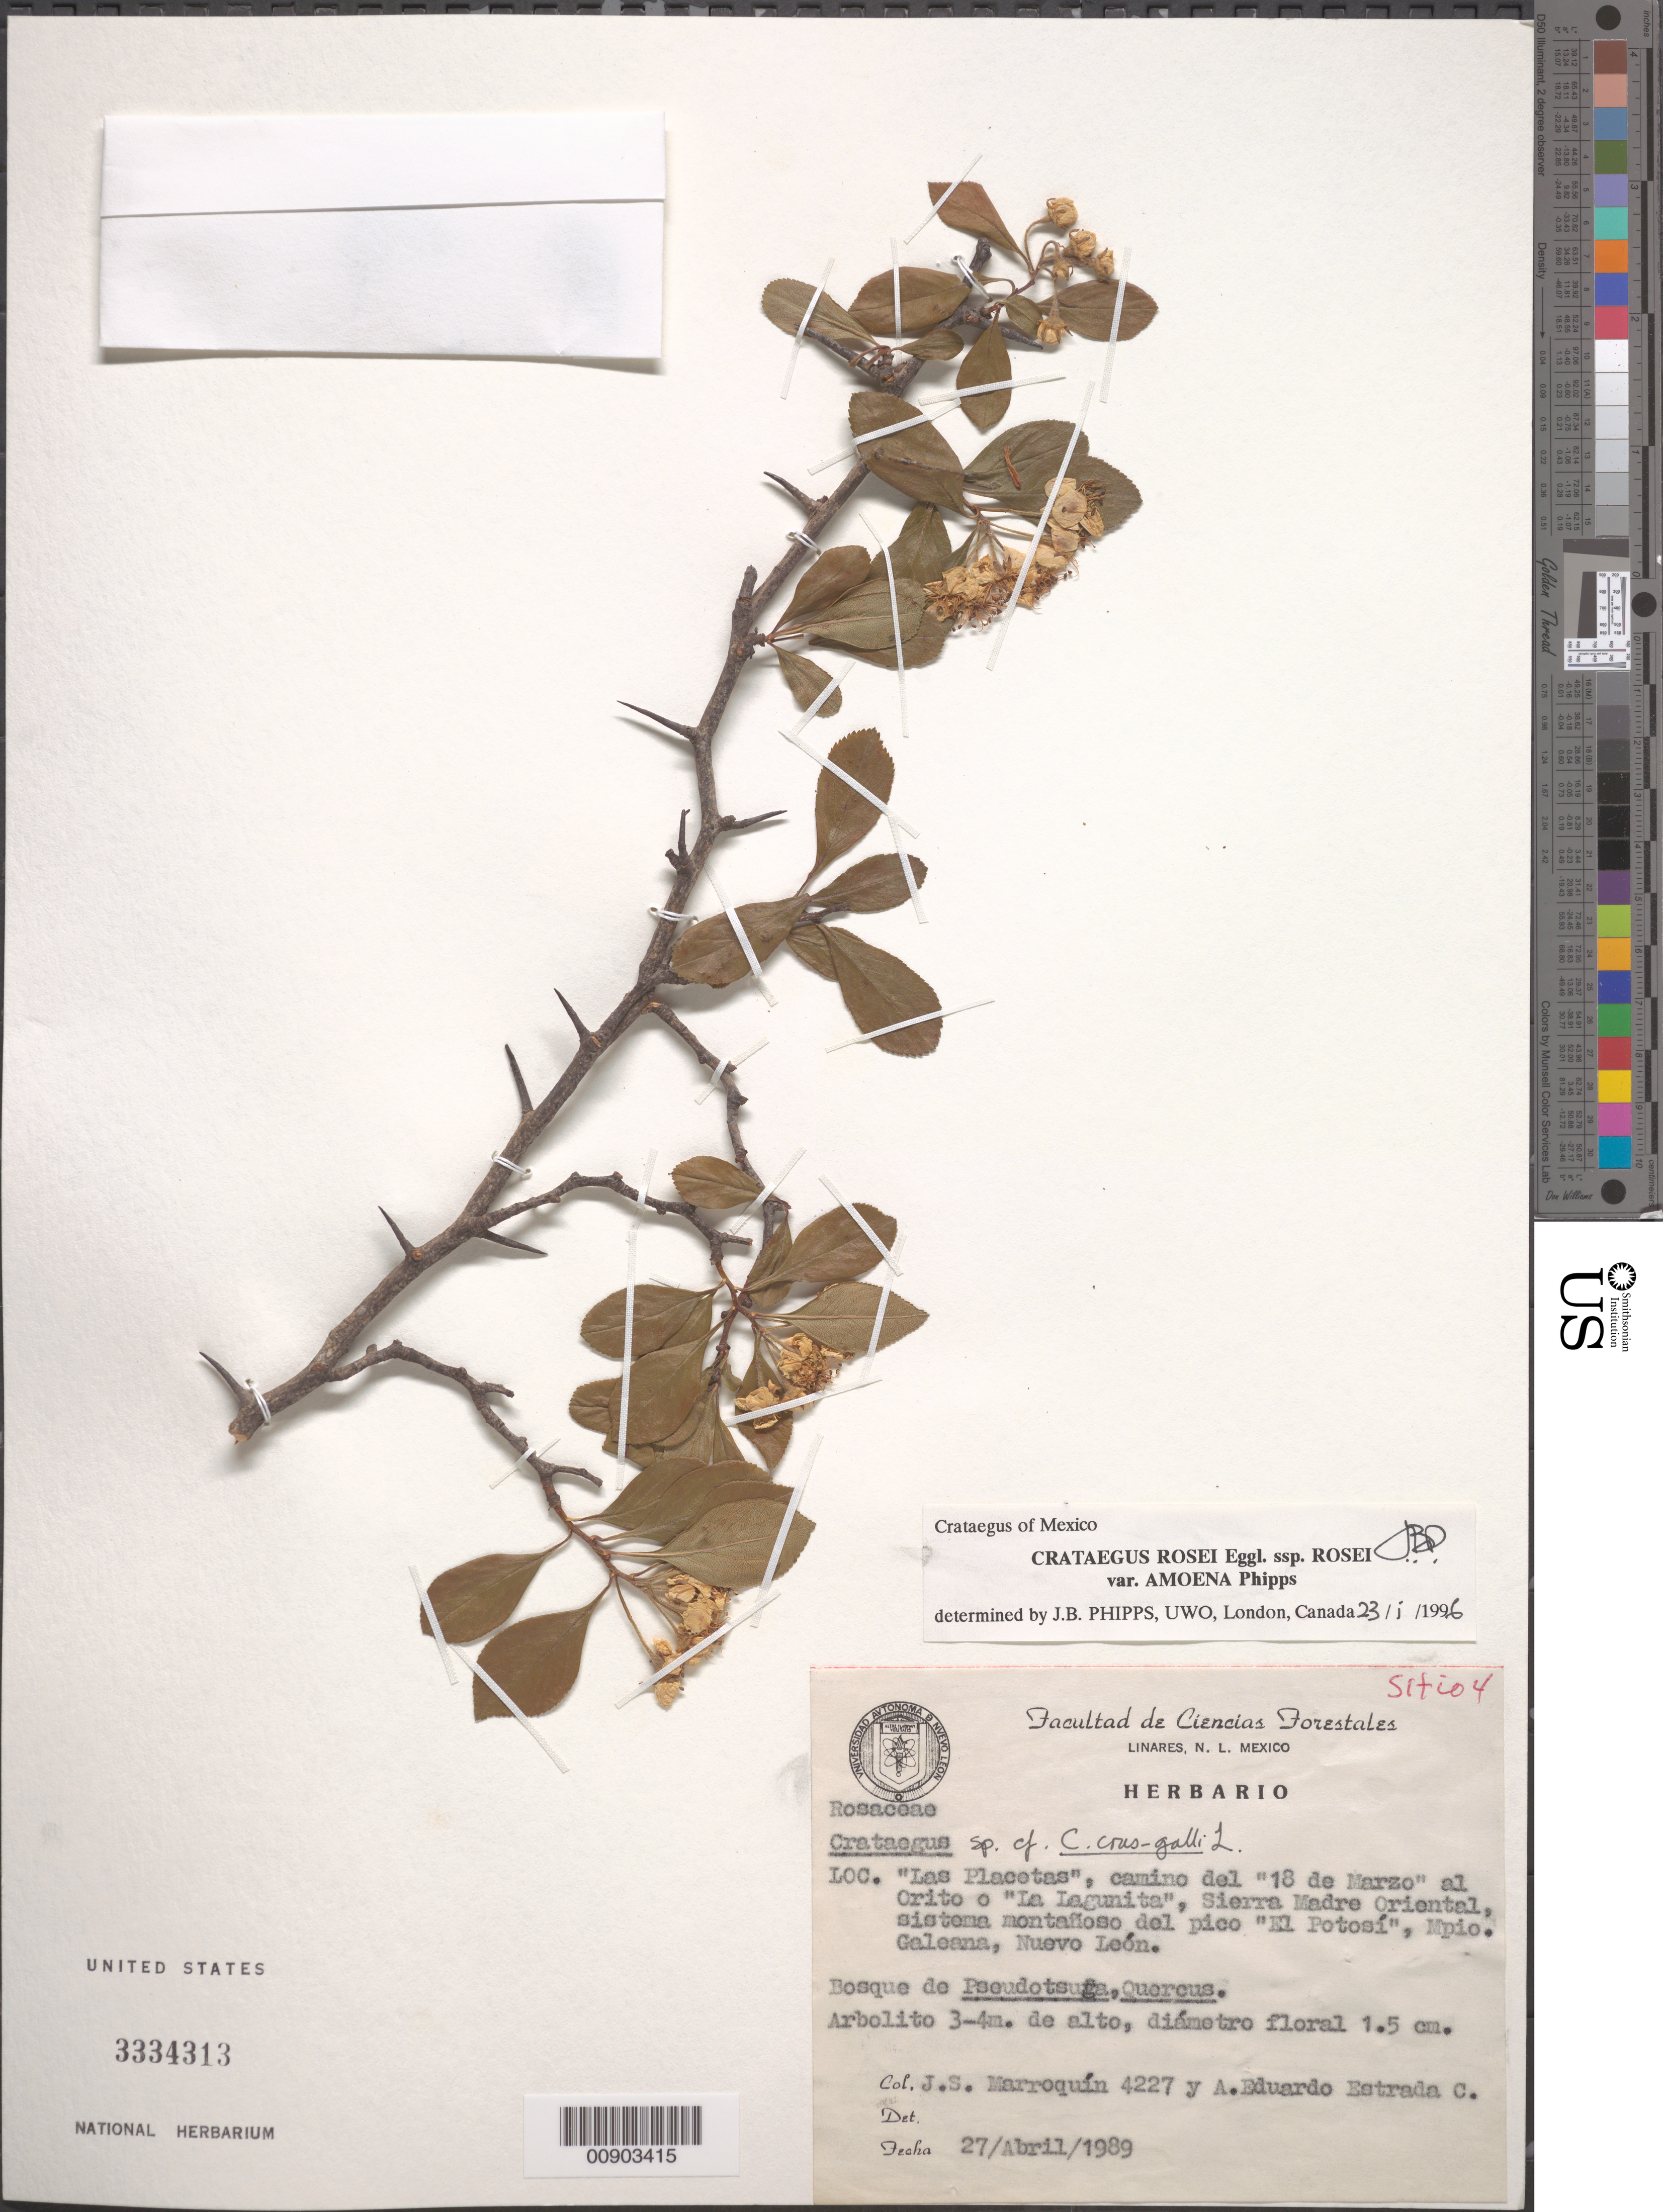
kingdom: Plantae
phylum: Tracheophyta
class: Magnoliopsida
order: Rosales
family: Rosaceae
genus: Crataegus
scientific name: Crataegus rosei var. amoena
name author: Eggl.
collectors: J. Marroquin & A. E. Estrada-C.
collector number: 4227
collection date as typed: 27 Apr 1989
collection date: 1989-04-27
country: Mexico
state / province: Nuevo León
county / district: Galeana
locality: Las Placetas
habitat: Bosque de Pseudotsuga, Quercus.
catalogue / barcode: US 3334313